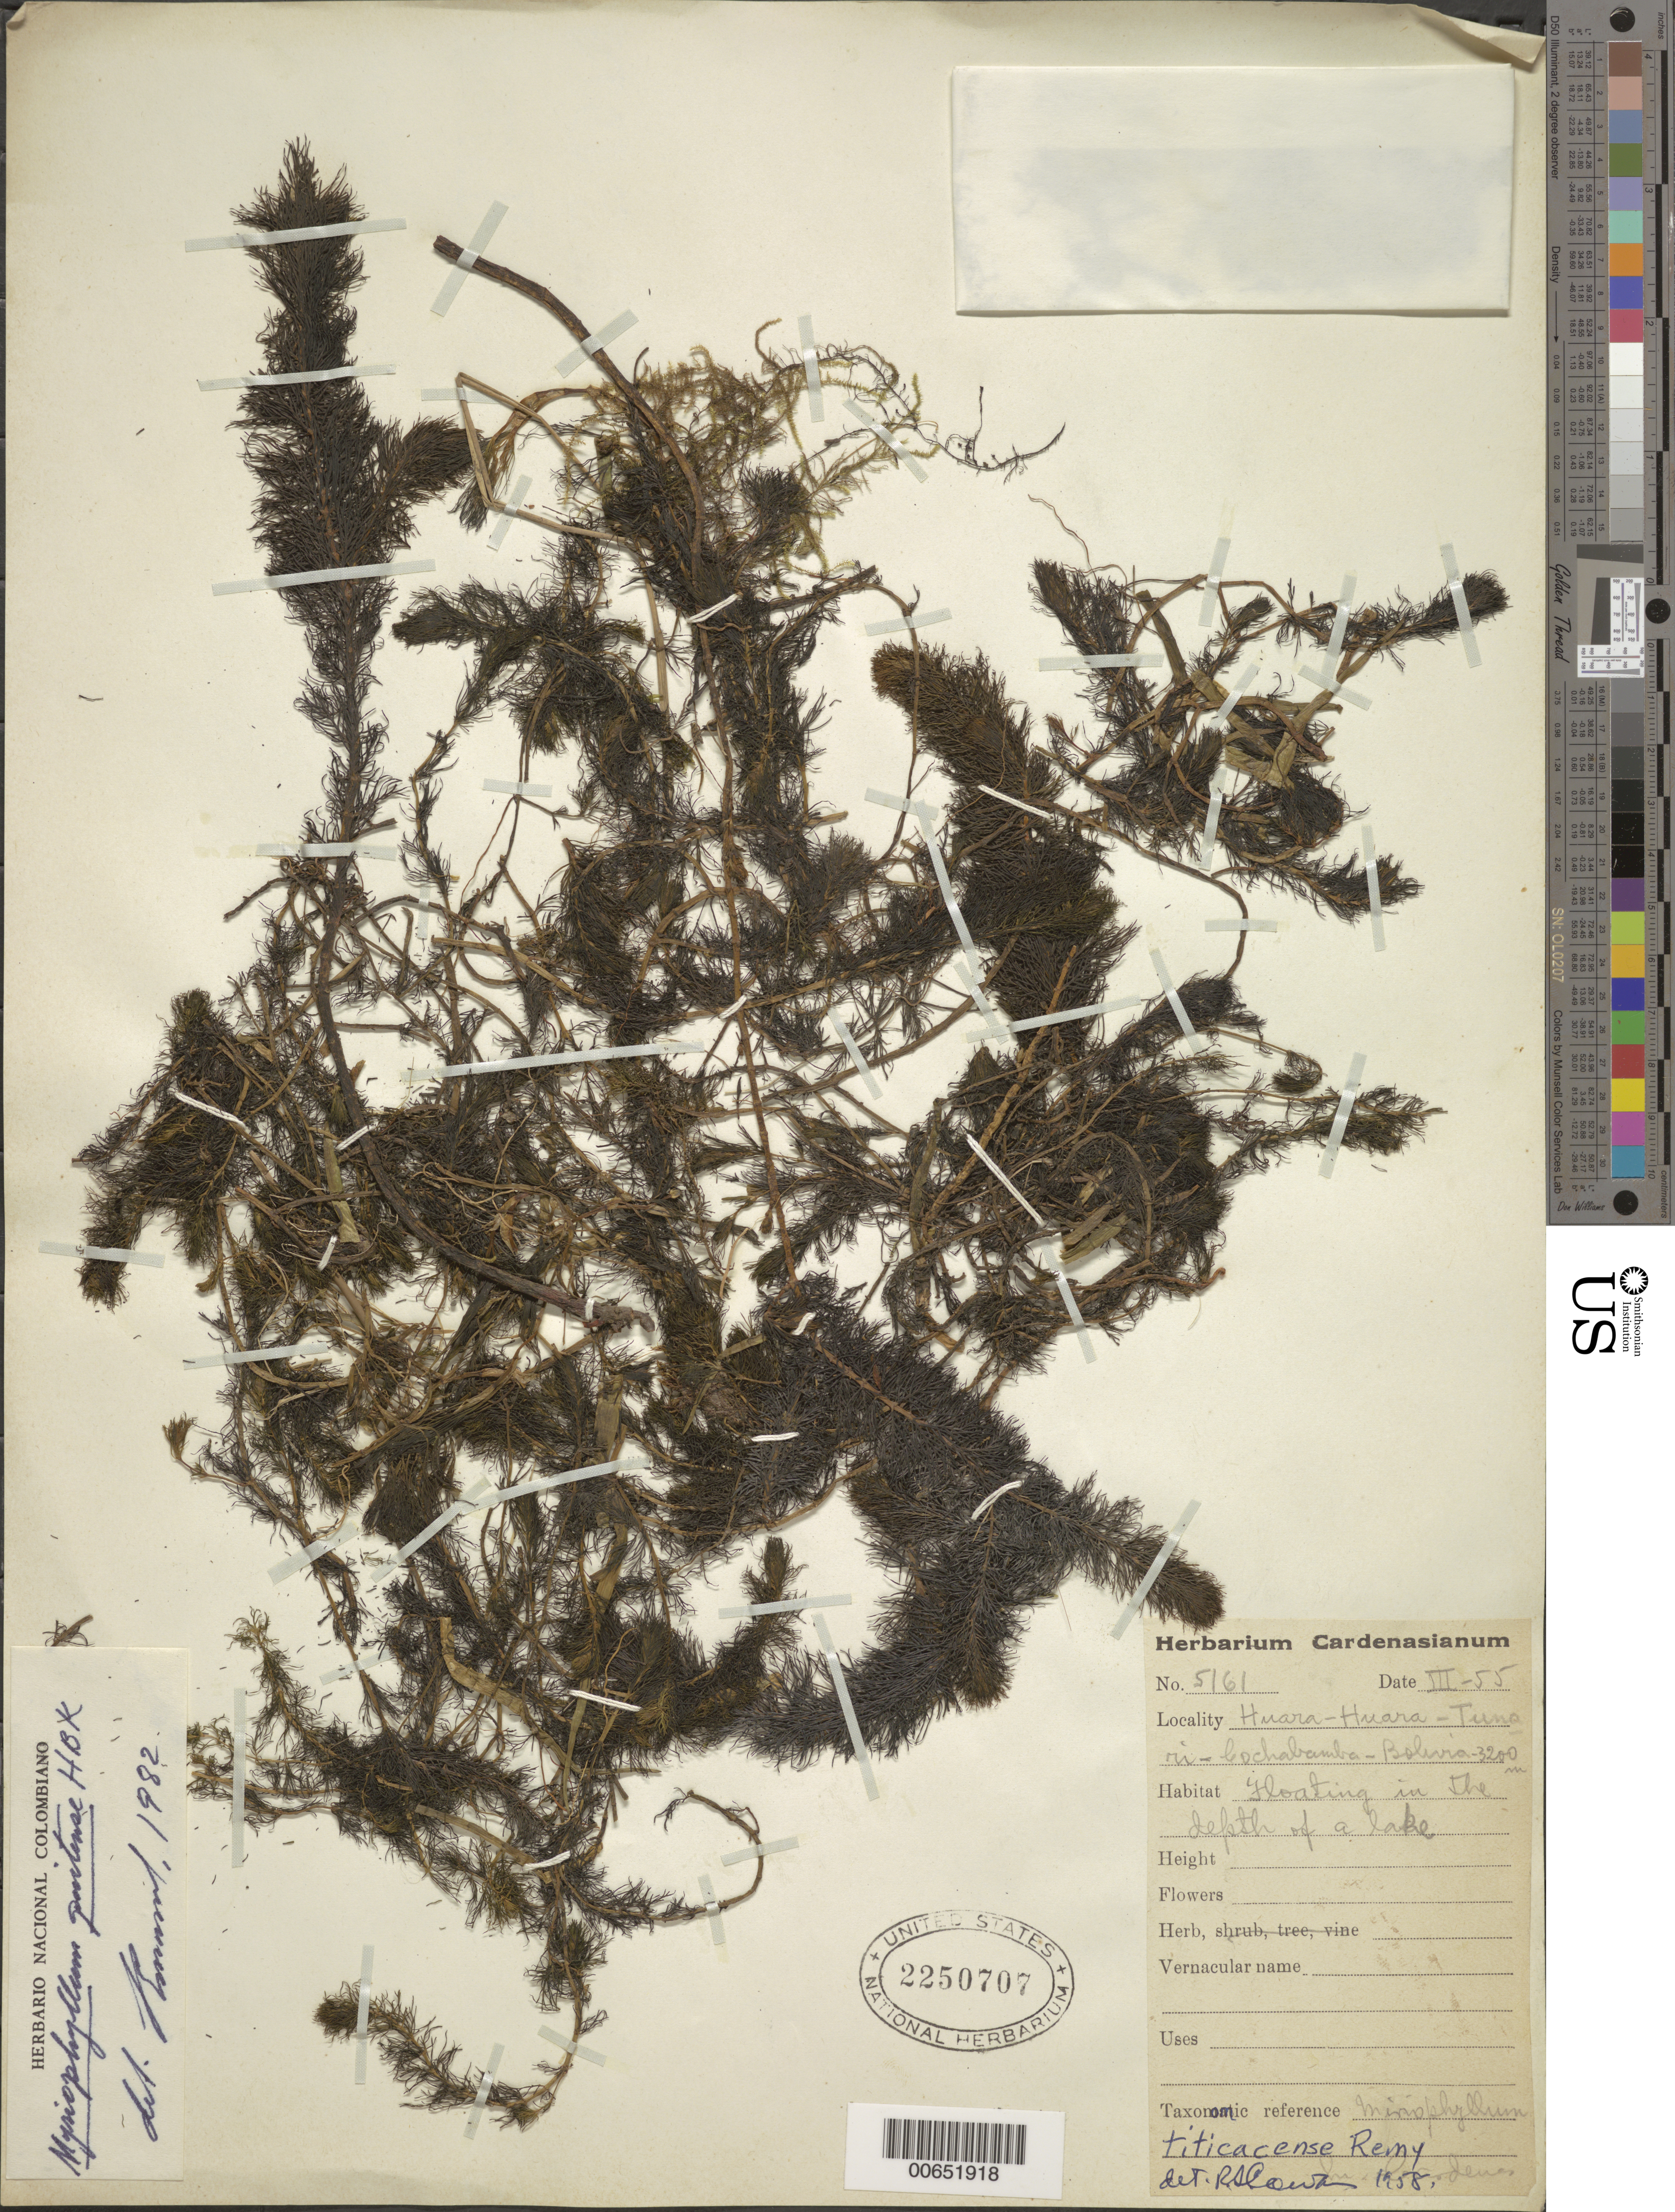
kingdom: Plantae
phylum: Tracheophyta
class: Magnoliopsida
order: Saxifragales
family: Haloragaceae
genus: Myriophyllum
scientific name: Myriophyllum quitense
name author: Kunth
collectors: M. Cárdenas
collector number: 5161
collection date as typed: Mar 1955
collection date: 1955-03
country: Bolivia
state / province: Cochabamba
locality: Huara-Huara-Tuna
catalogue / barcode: US 2250707